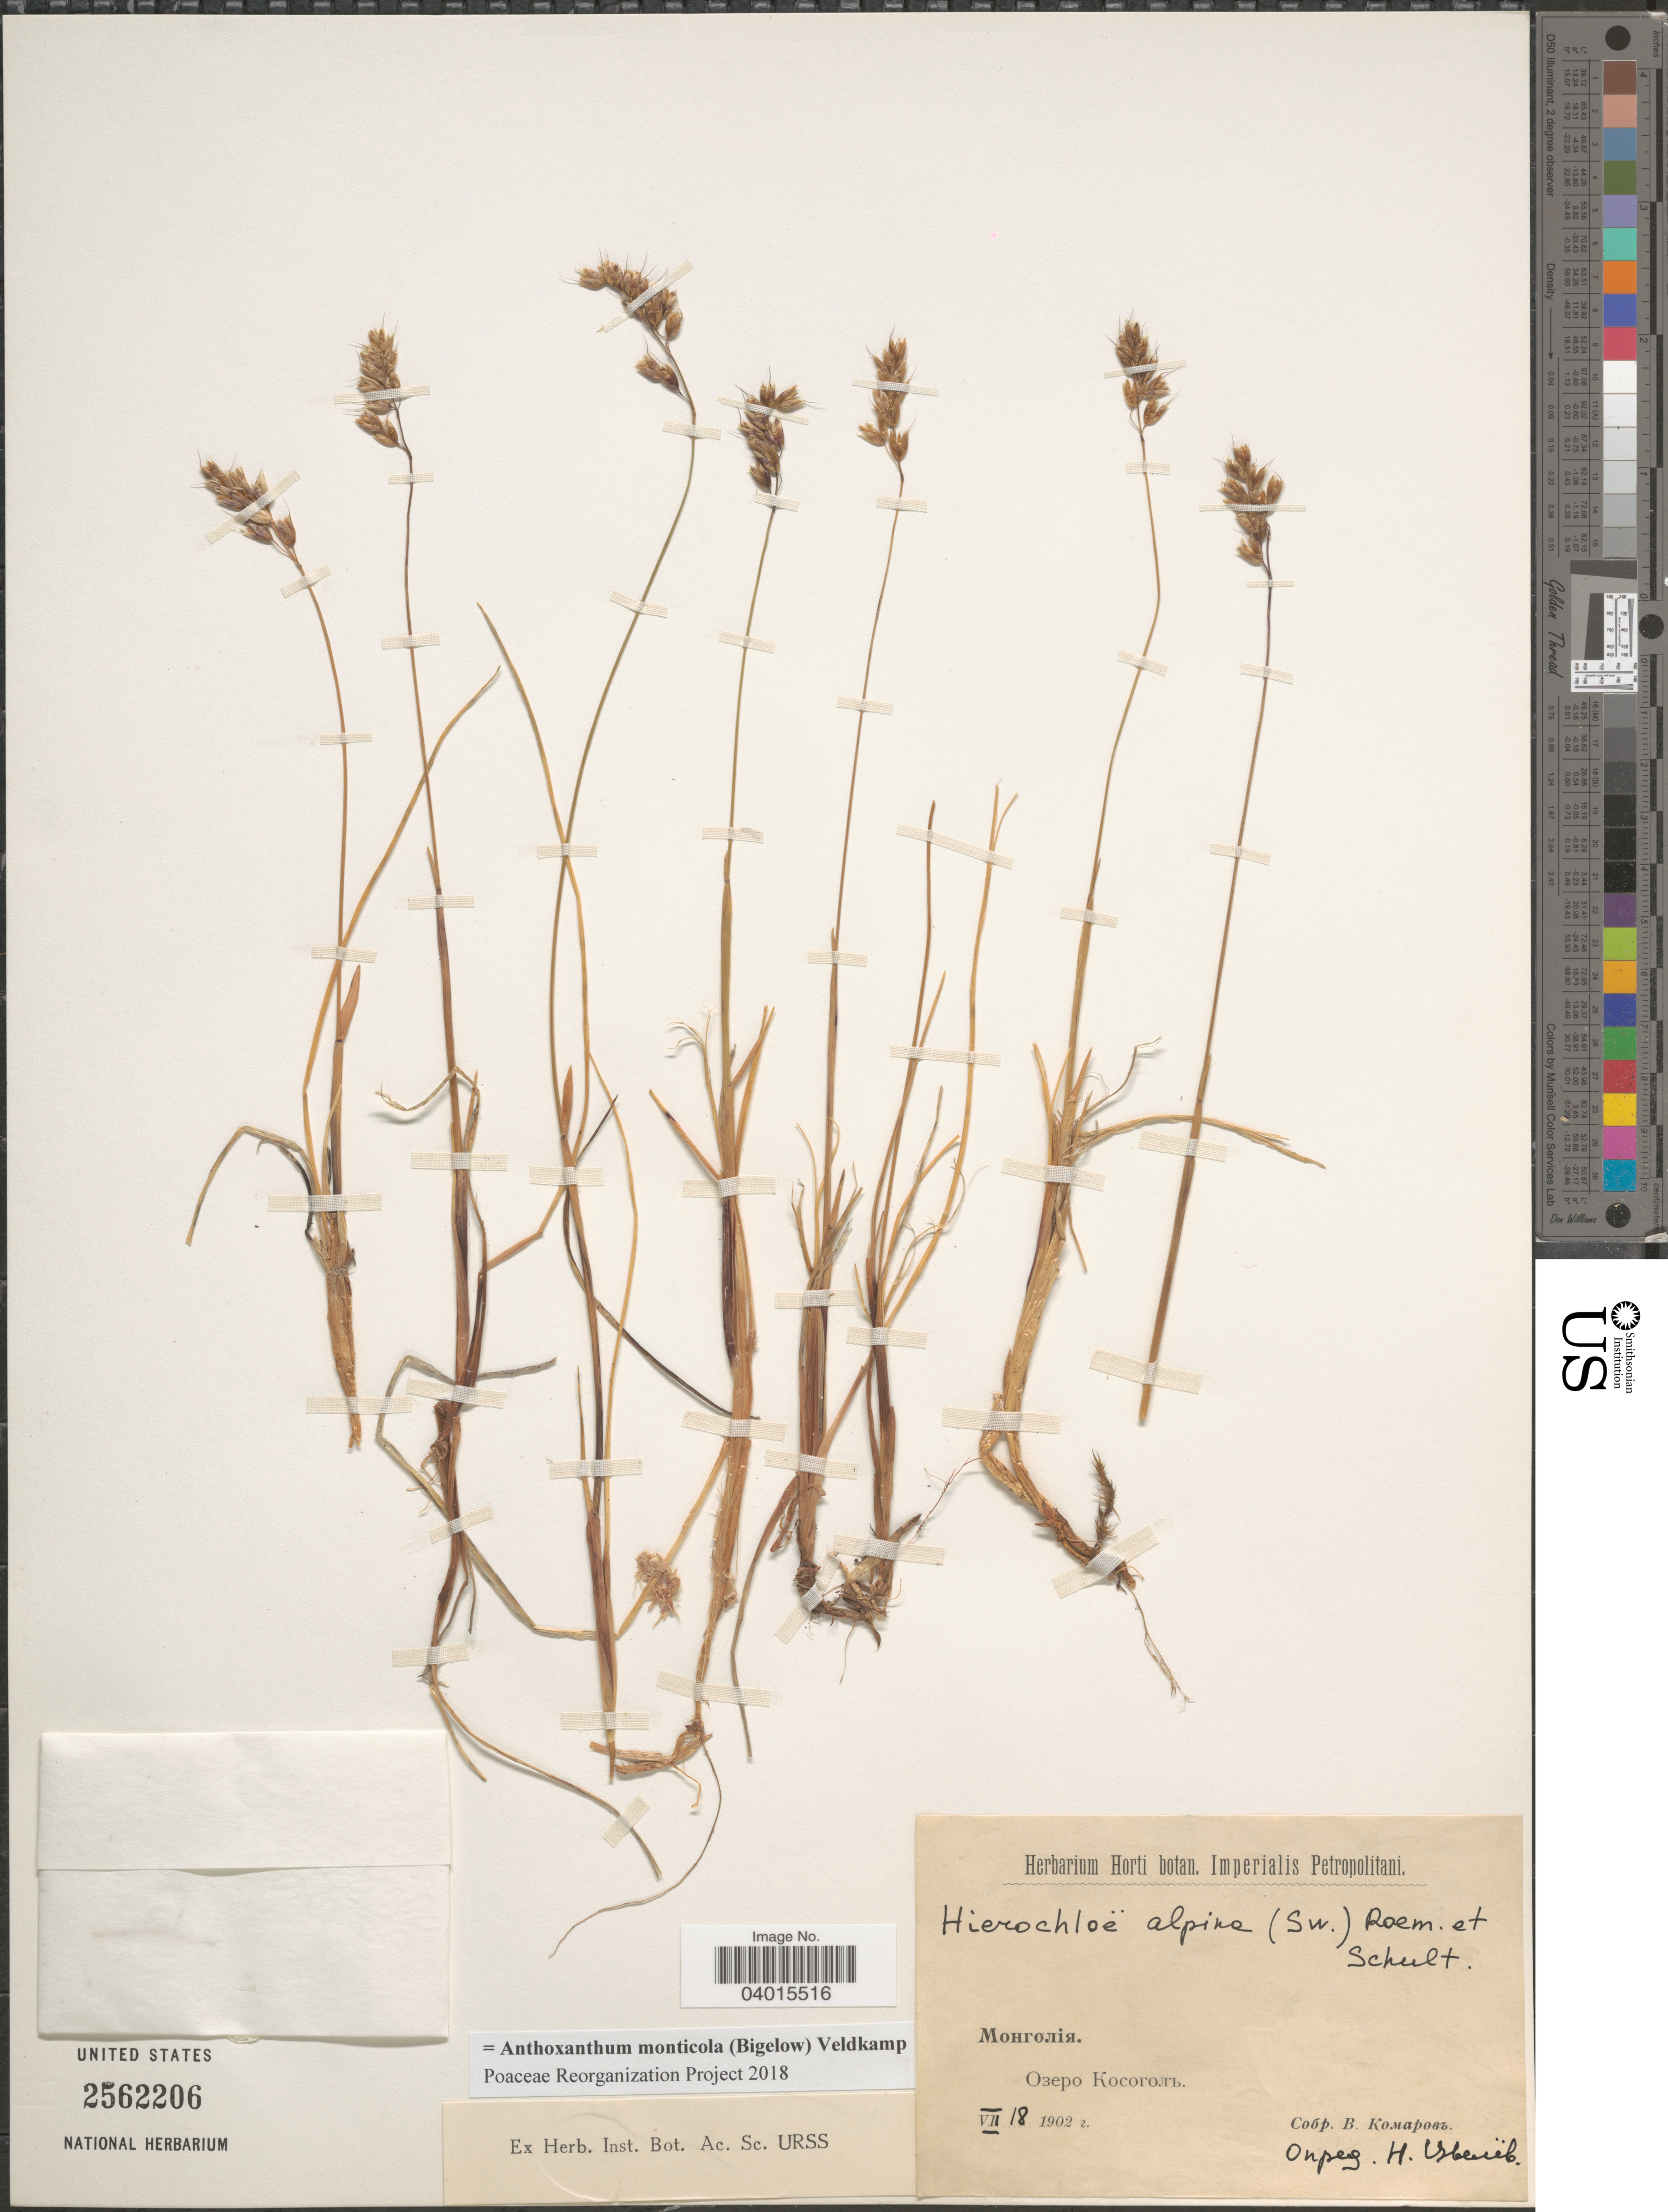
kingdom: Plantae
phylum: Tracheophyta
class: Liliopsida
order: Poales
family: Poaceae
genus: Anthoxanthum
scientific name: Anthoxanthum monticola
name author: (Bigelow) Veldkamp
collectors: V. Komarov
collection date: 1902-07-18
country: Mongolia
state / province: Hovsgol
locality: Lake Kosogol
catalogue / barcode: US 2562206